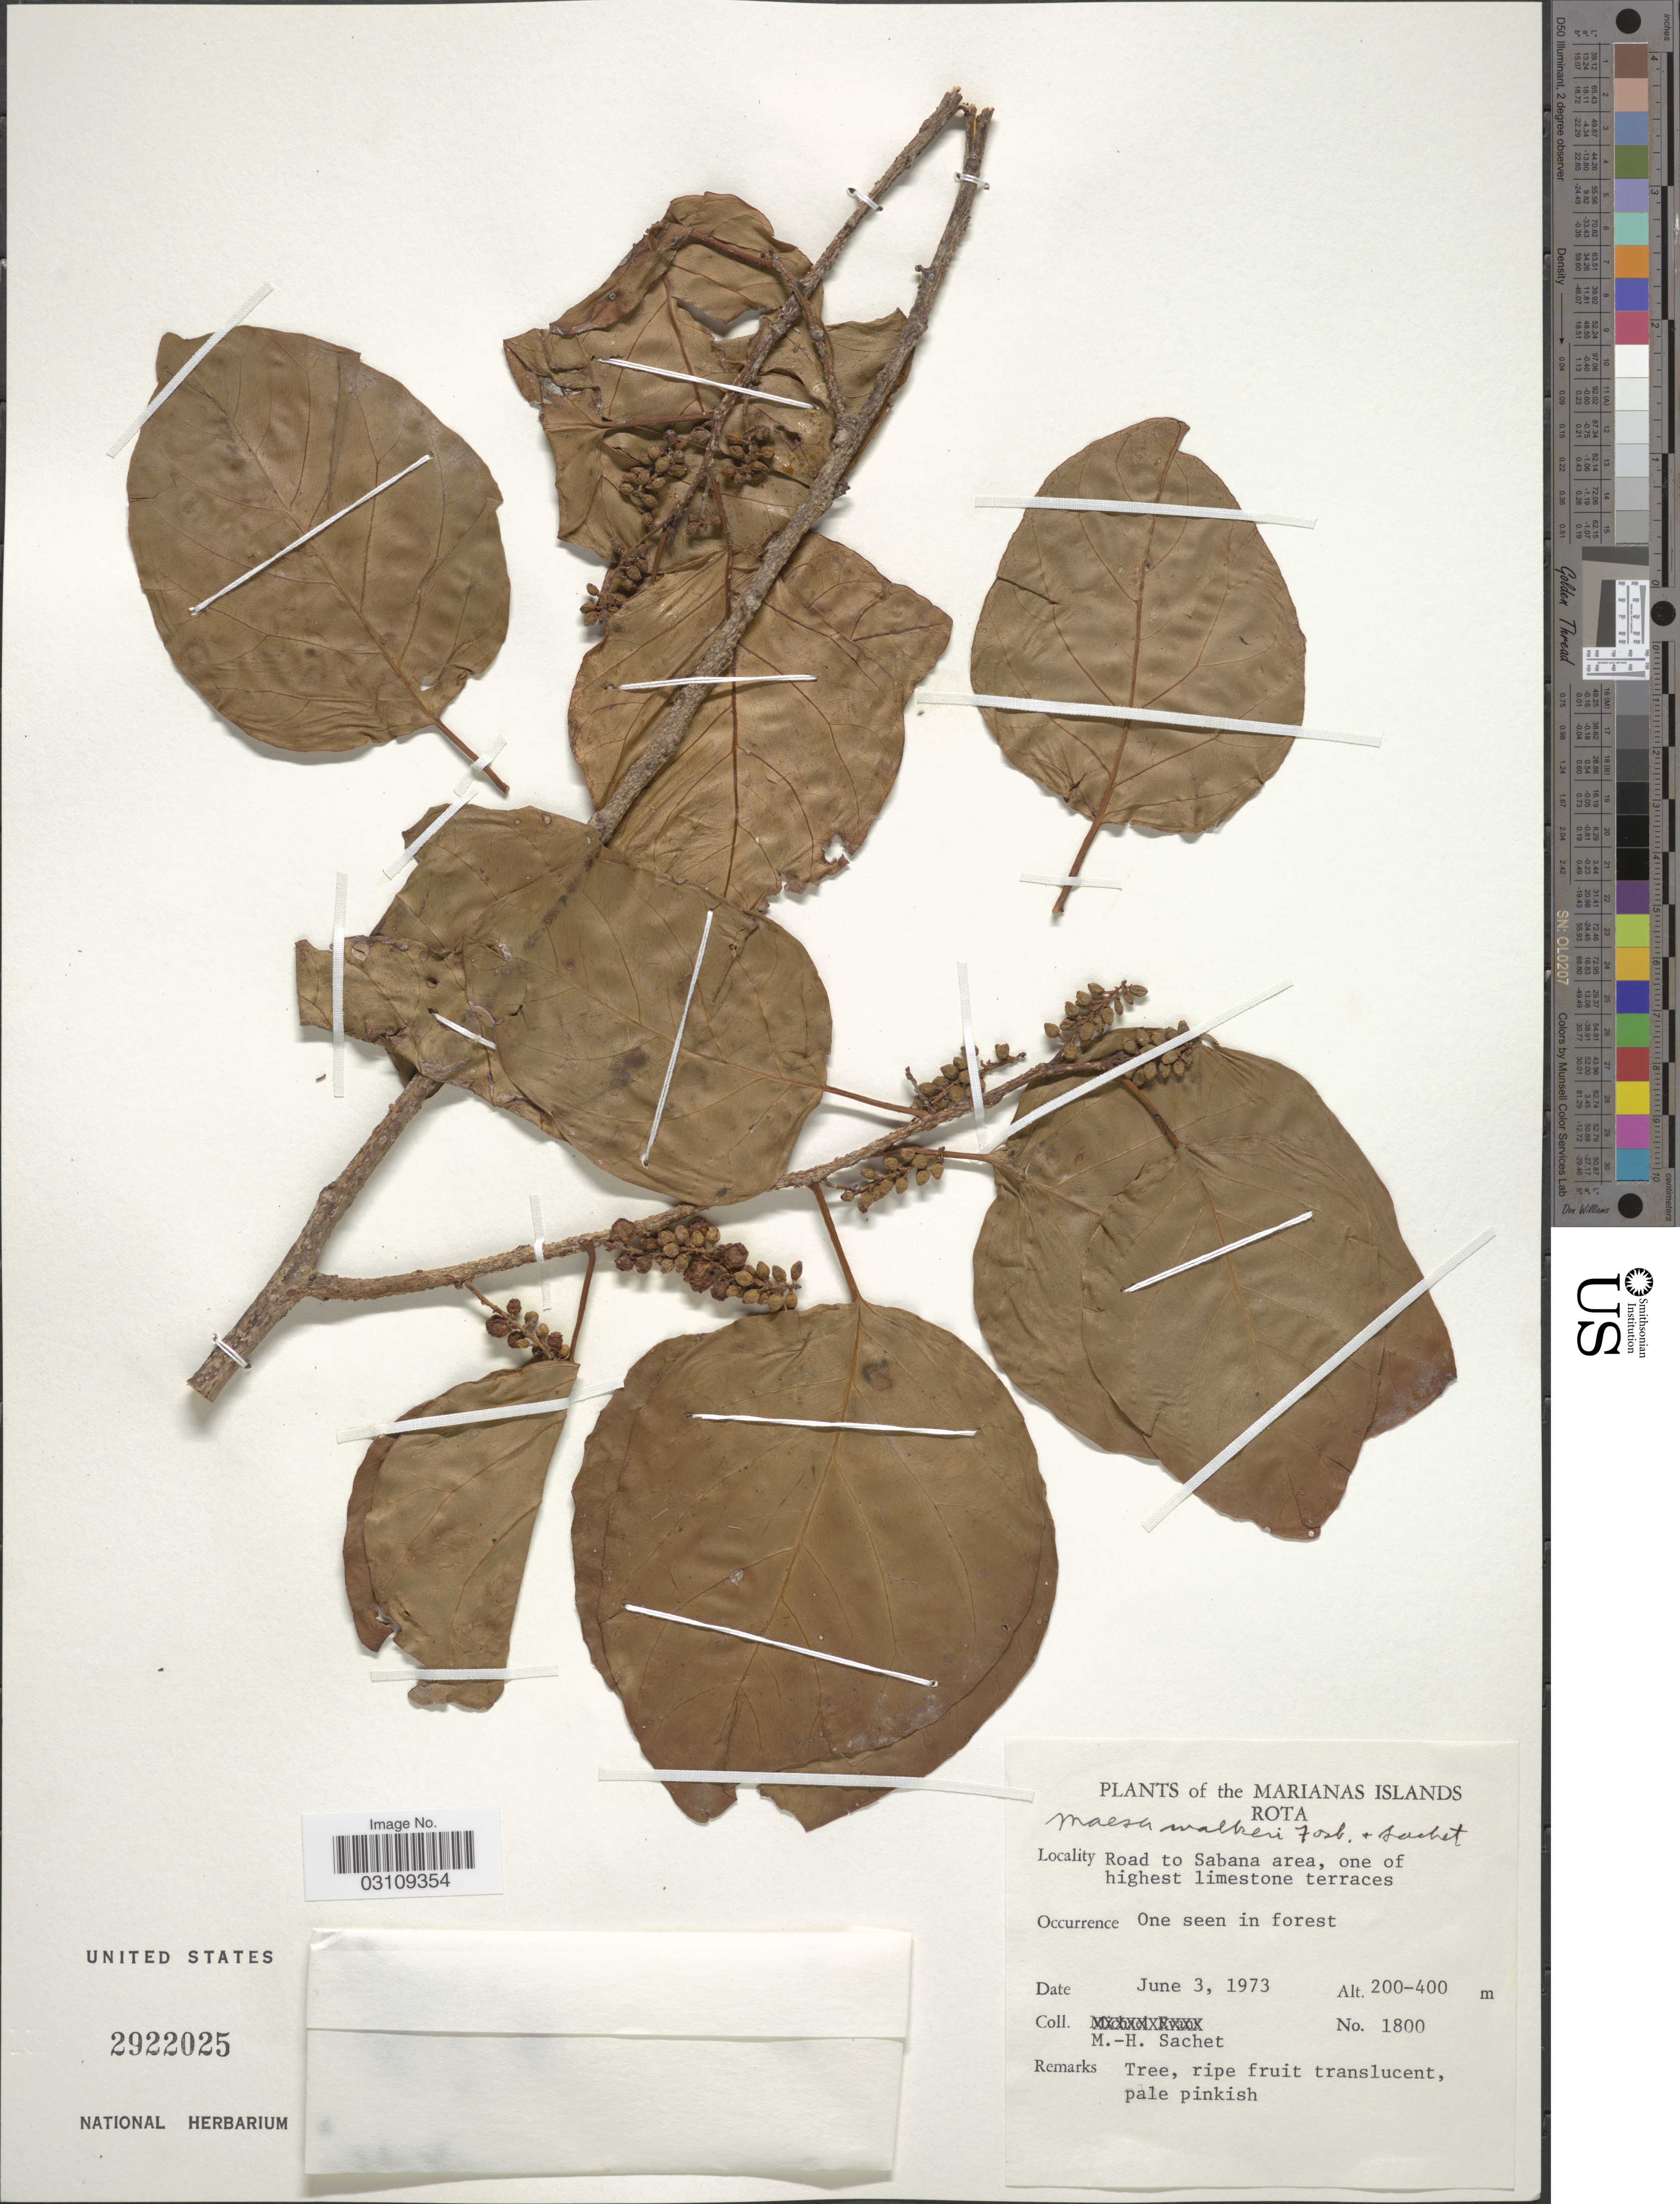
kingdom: Plantae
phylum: Tracheophyta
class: Magnoliopsida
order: Ericales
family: Primulaceae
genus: Maesa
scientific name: Maesa walkeri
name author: Fosberg & Sachet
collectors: M.-H. Sachet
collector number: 1800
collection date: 1973-06-03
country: Northern Mariana Islands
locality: Marianas Islands. Rota. Road to Sabana area, one of highest limestone terraces.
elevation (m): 200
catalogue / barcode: US 2922025